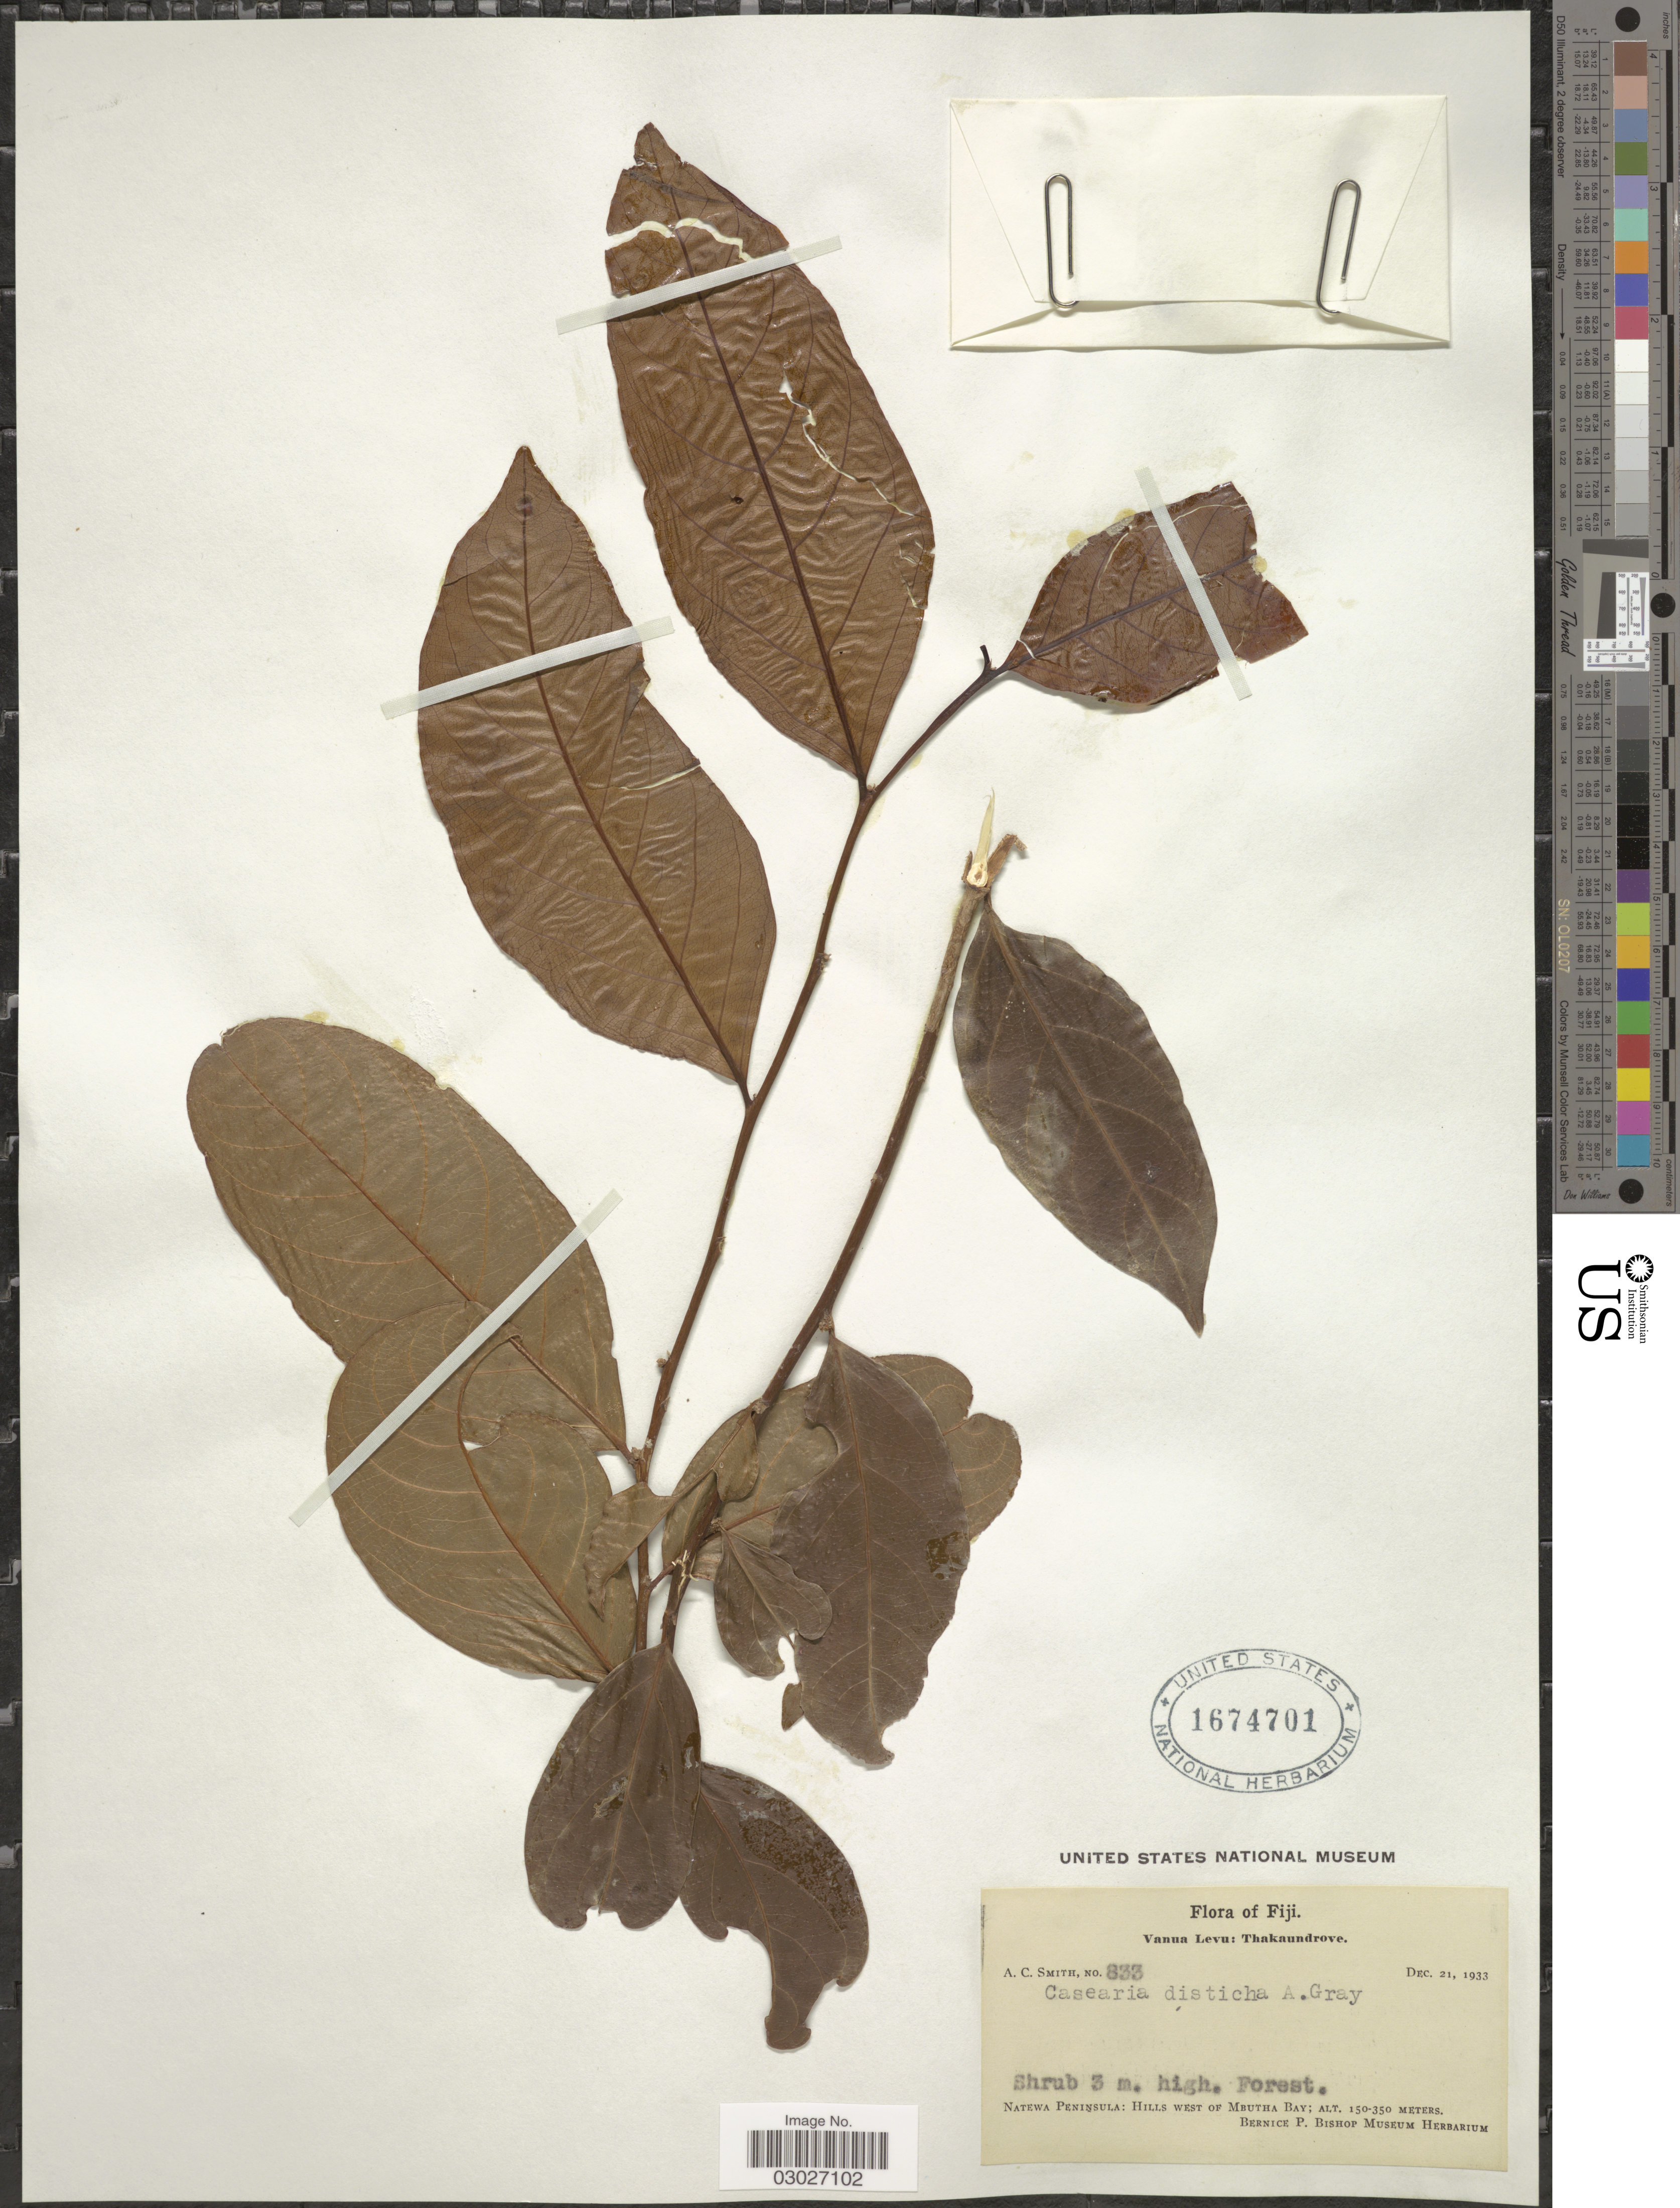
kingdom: Plantae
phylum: Tracheophyta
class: Magnoliopsida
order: Malpighiales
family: Salicaceae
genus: Casearia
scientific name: Casearia disticha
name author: A. Gray in Wilkes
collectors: A. C. Smith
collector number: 833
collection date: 1933-12-21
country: Fiji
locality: Vanua Levu: Thakaundrove. Natewa Peninsula: Hills west of Mbutha Bay.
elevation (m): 150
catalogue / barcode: US 1674701